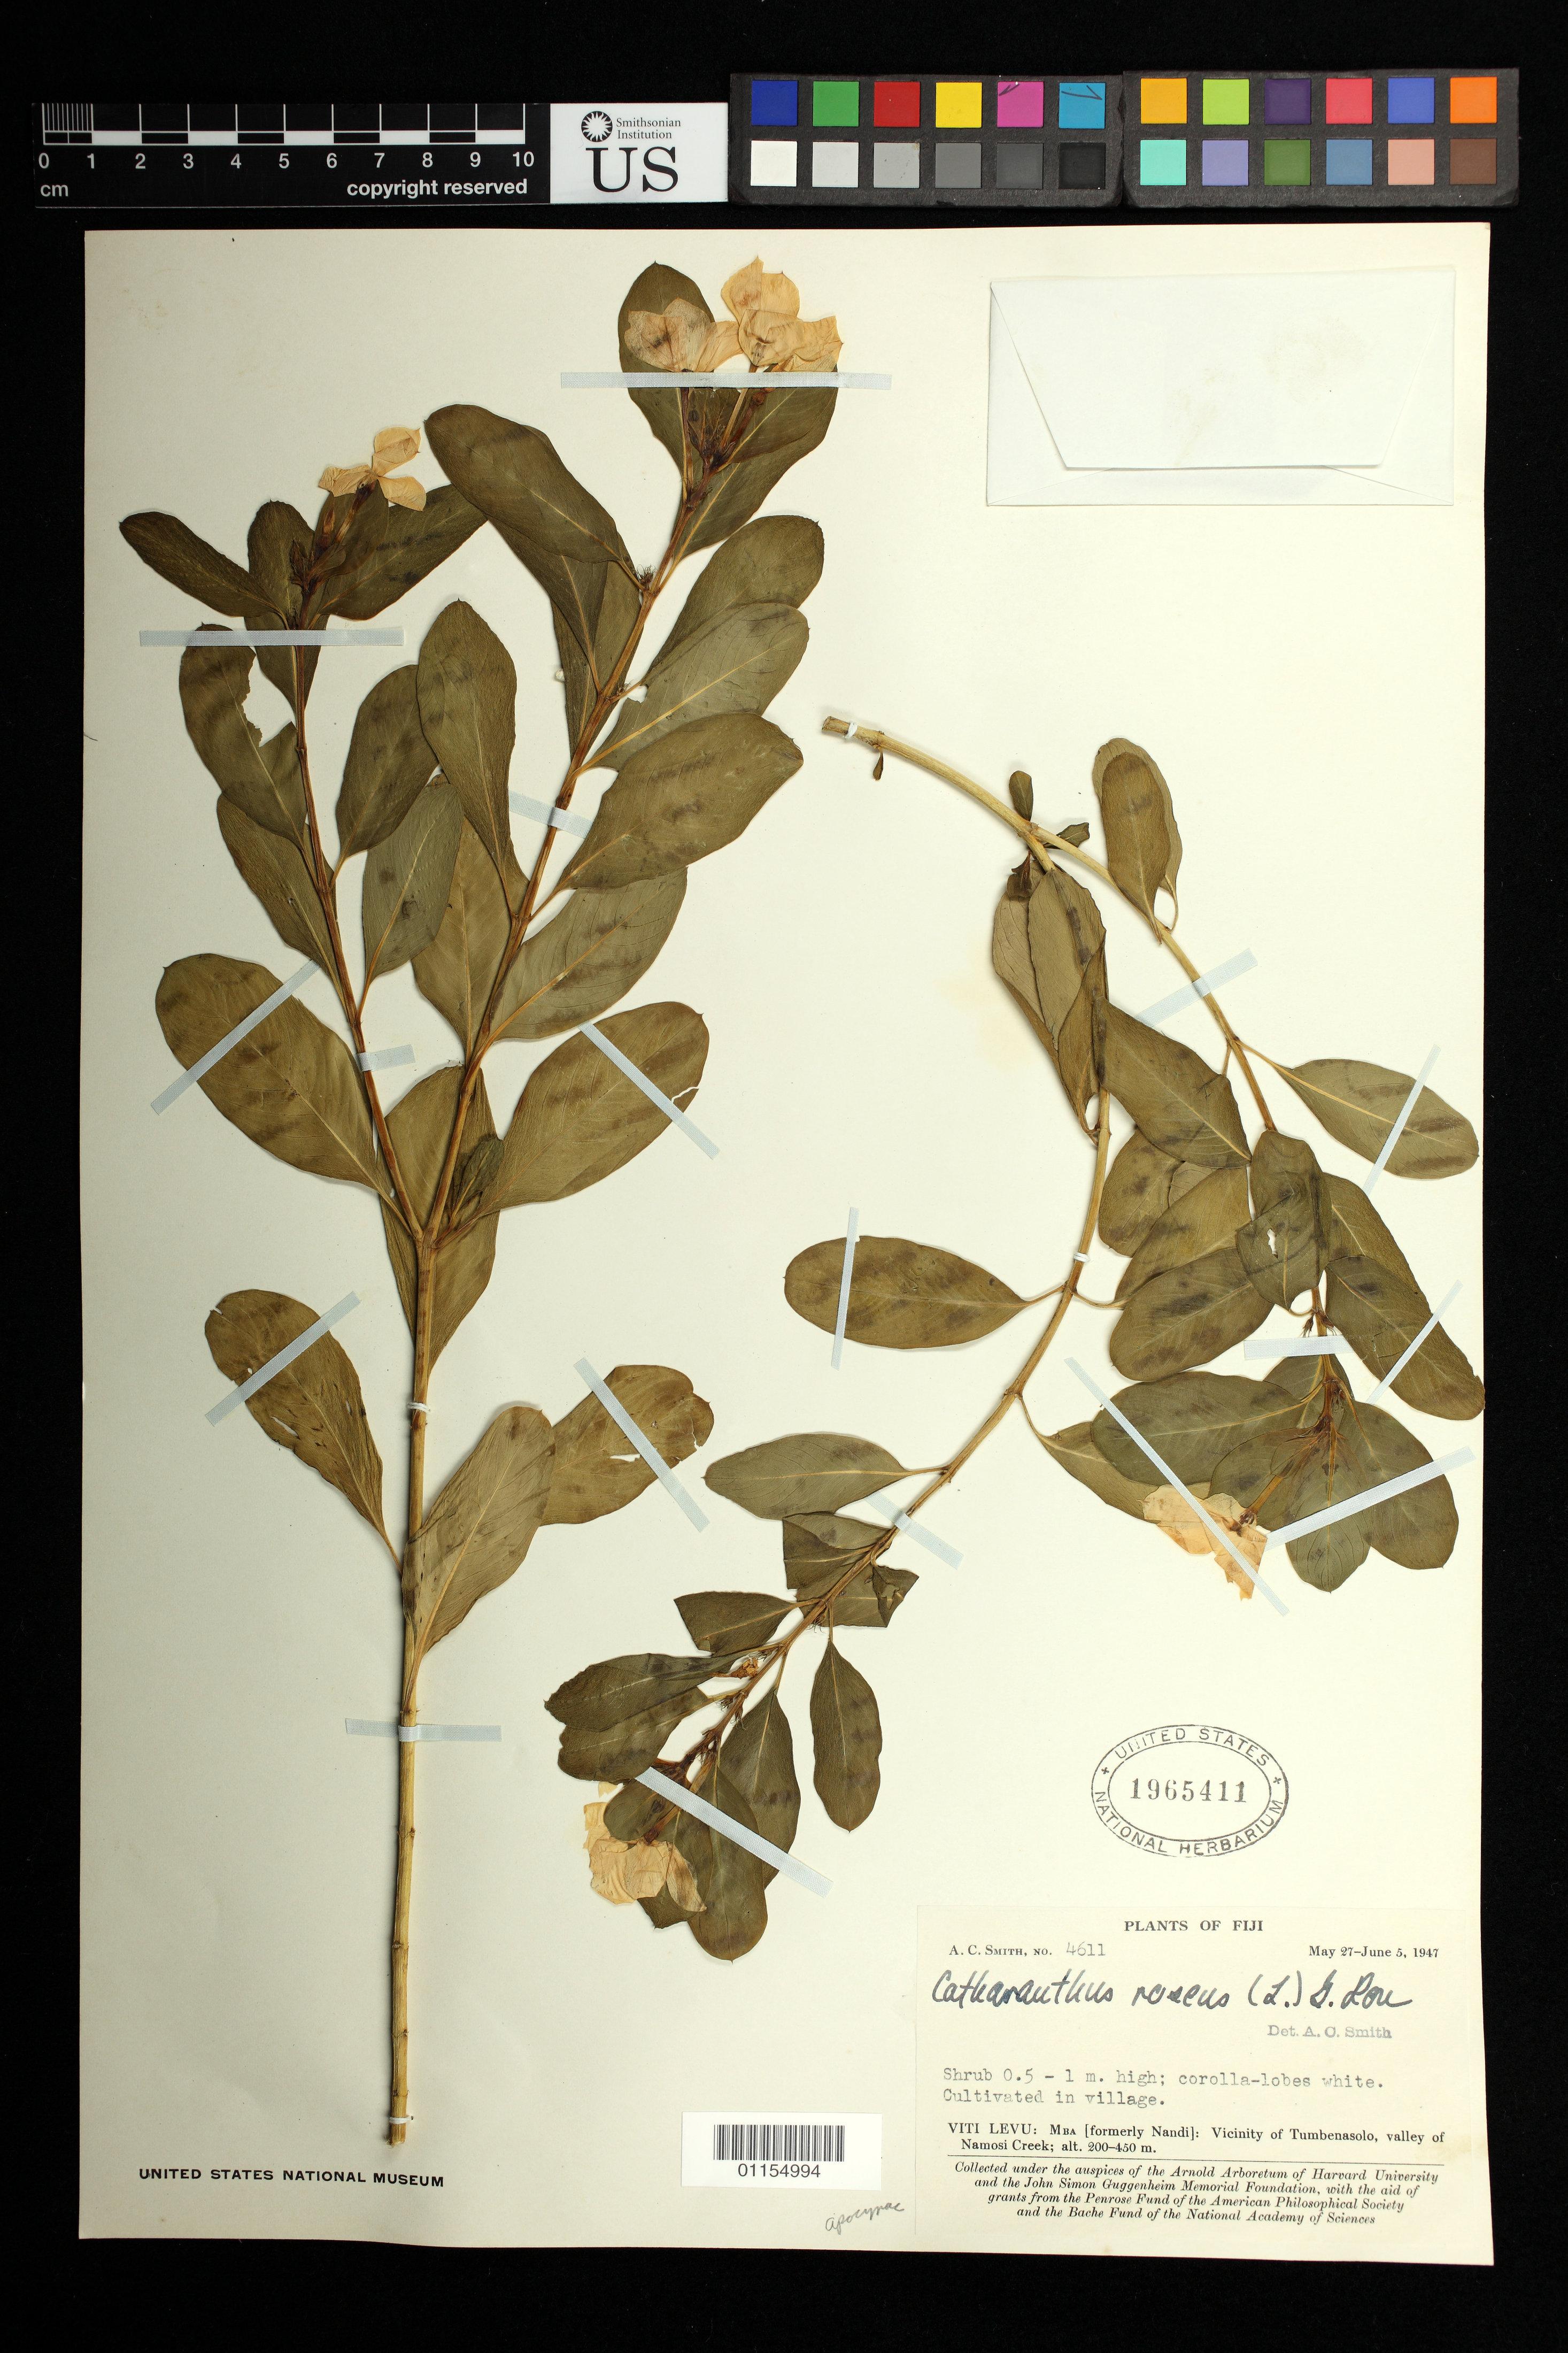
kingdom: Plantae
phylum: Tracheophyta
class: Magnoliopsida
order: Gentianales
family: Apocynaceae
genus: Catharanthus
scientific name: Catharanthus roseus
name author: (L.) G. Don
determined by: Smith, A. C.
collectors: A. C. Smith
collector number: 4611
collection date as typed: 27 May 1947 to 05 Jun 1947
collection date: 1947-05-27/1947-06-05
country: Fiji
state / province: Western Division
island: Viti Levu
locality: Mba Prov.; vicinity of tumbenasolo, valley of namosi creek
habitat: Cultivated in village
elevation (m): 200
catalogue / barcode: US 1965411